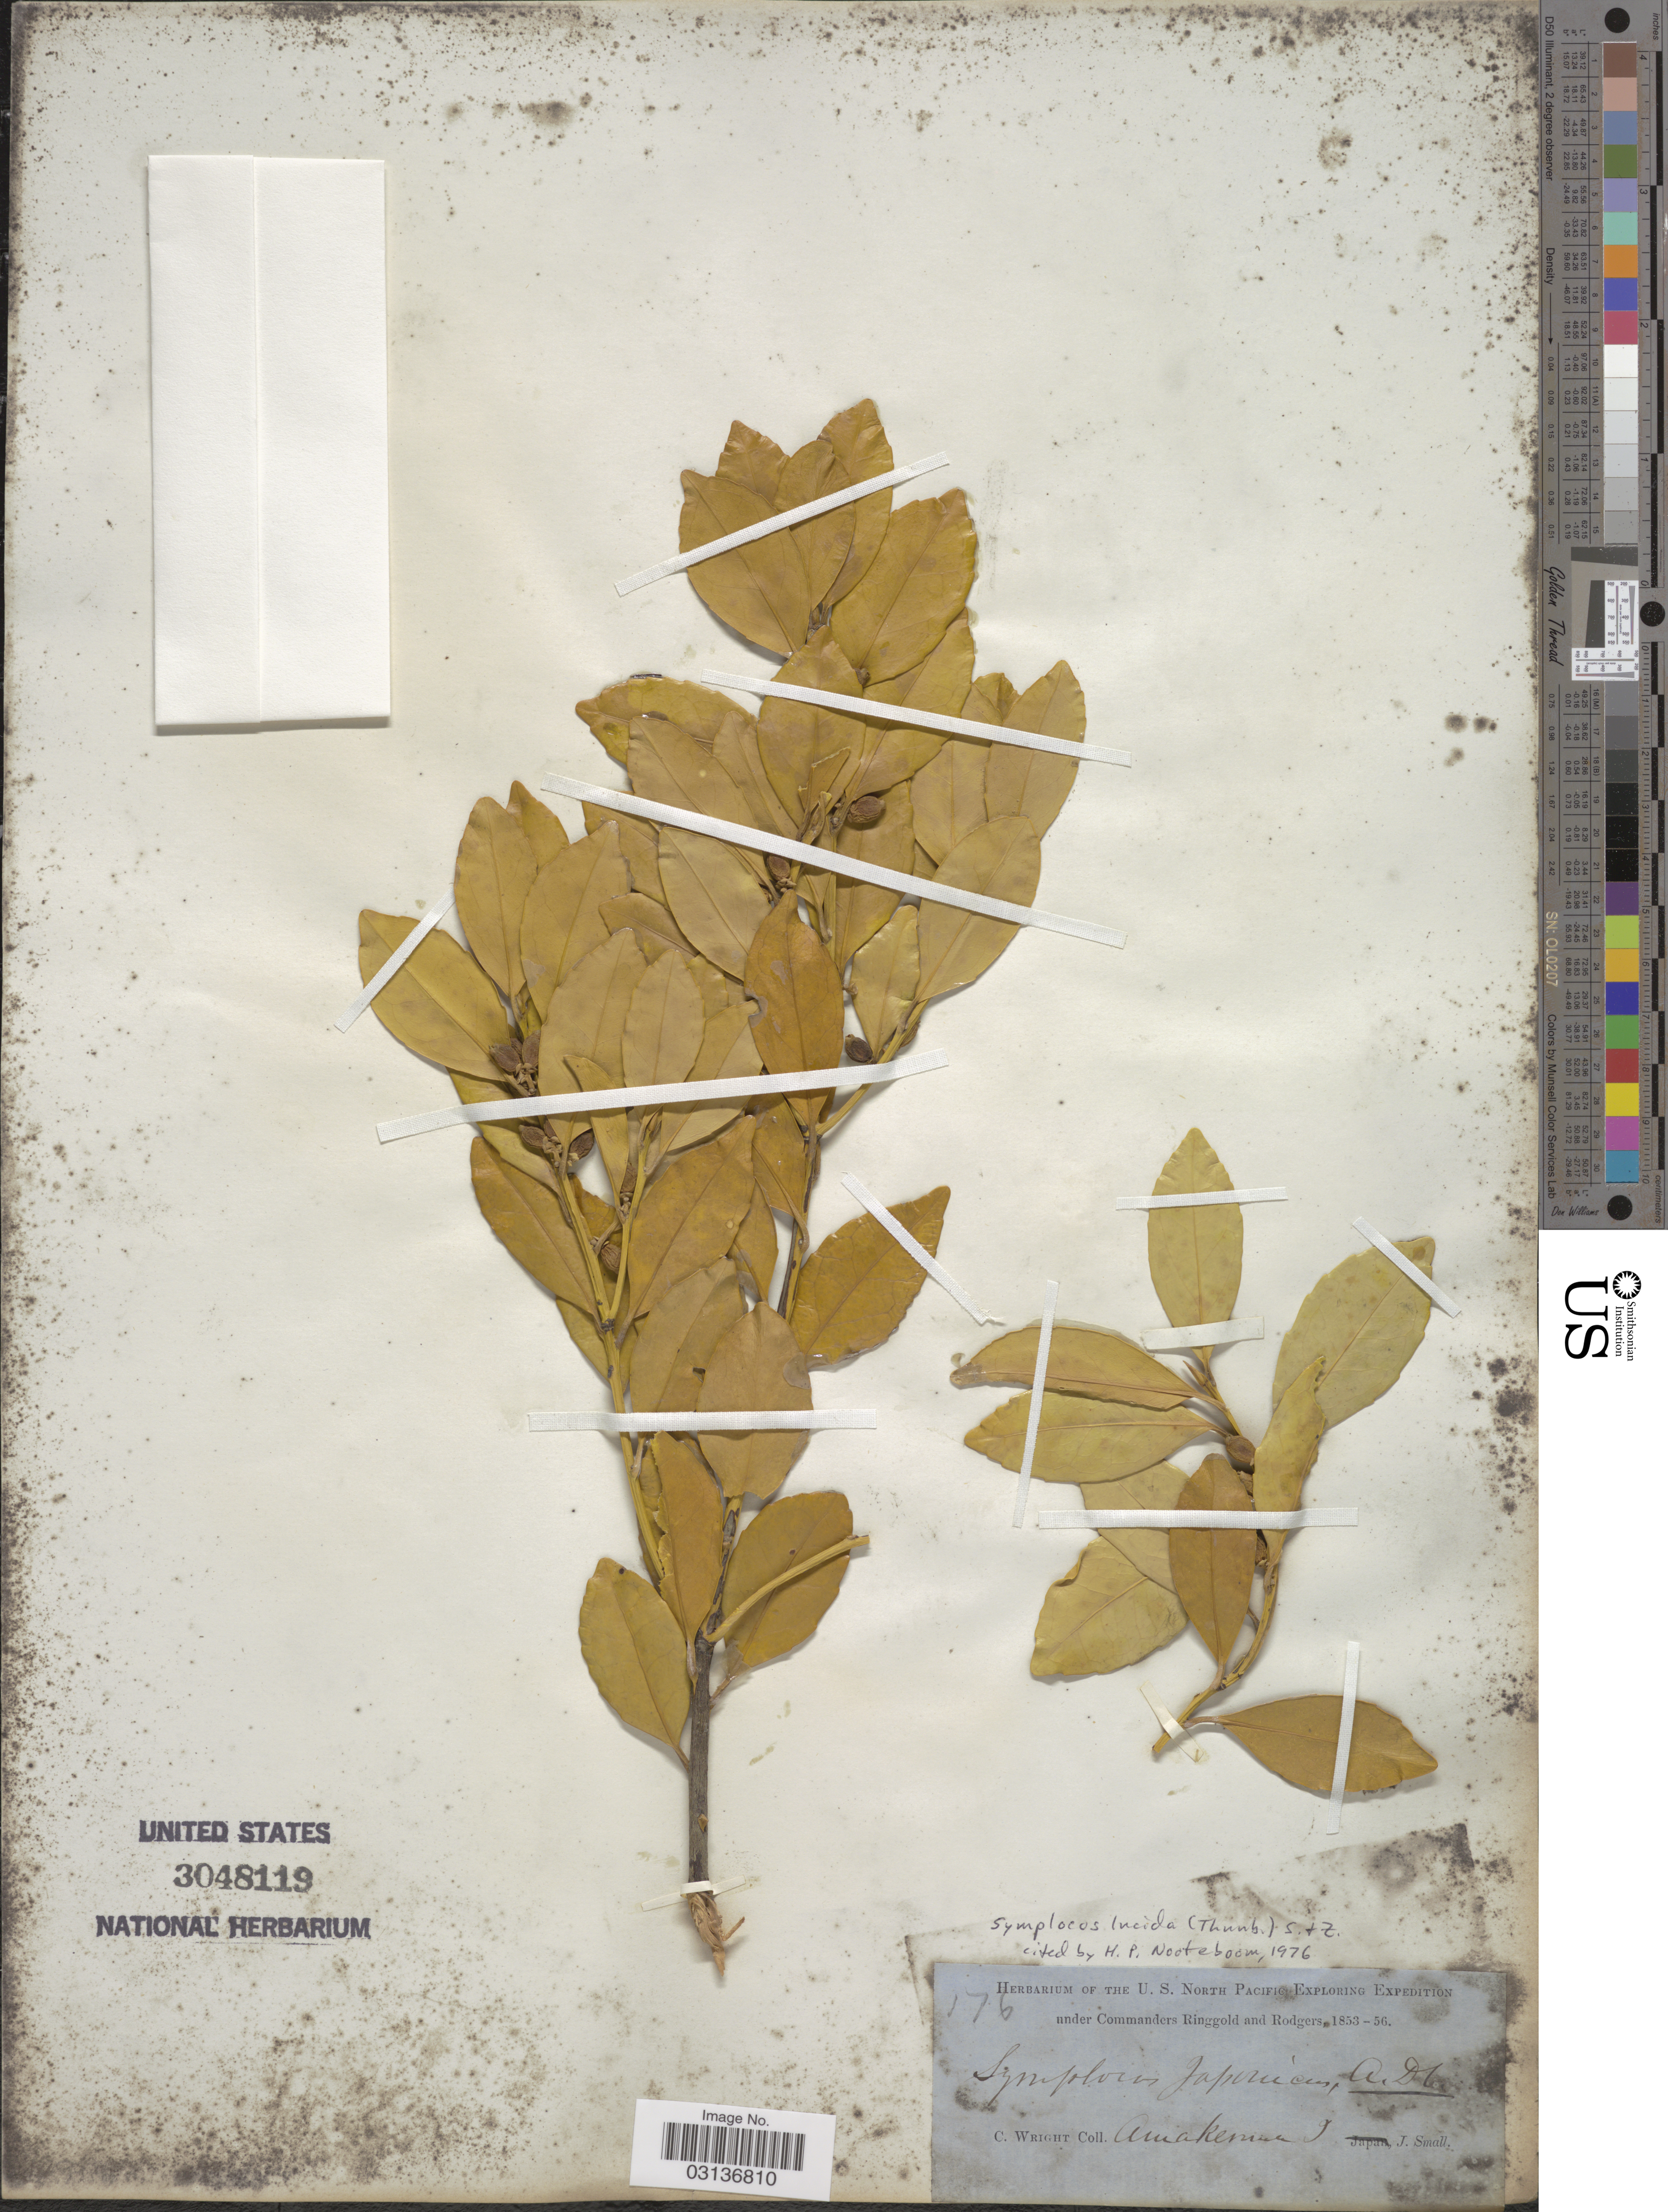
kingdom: Plantae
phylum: Tracheophyta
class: Magnoliopsida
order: Ericales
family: Symplocaceae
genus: Symplocos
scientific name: Symplocos lucida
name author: (Thurb.) Siebold & Zucc.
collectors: C. Wright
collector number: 176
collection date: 1853/1856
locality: Amakerima I.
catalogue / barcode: US 3048119